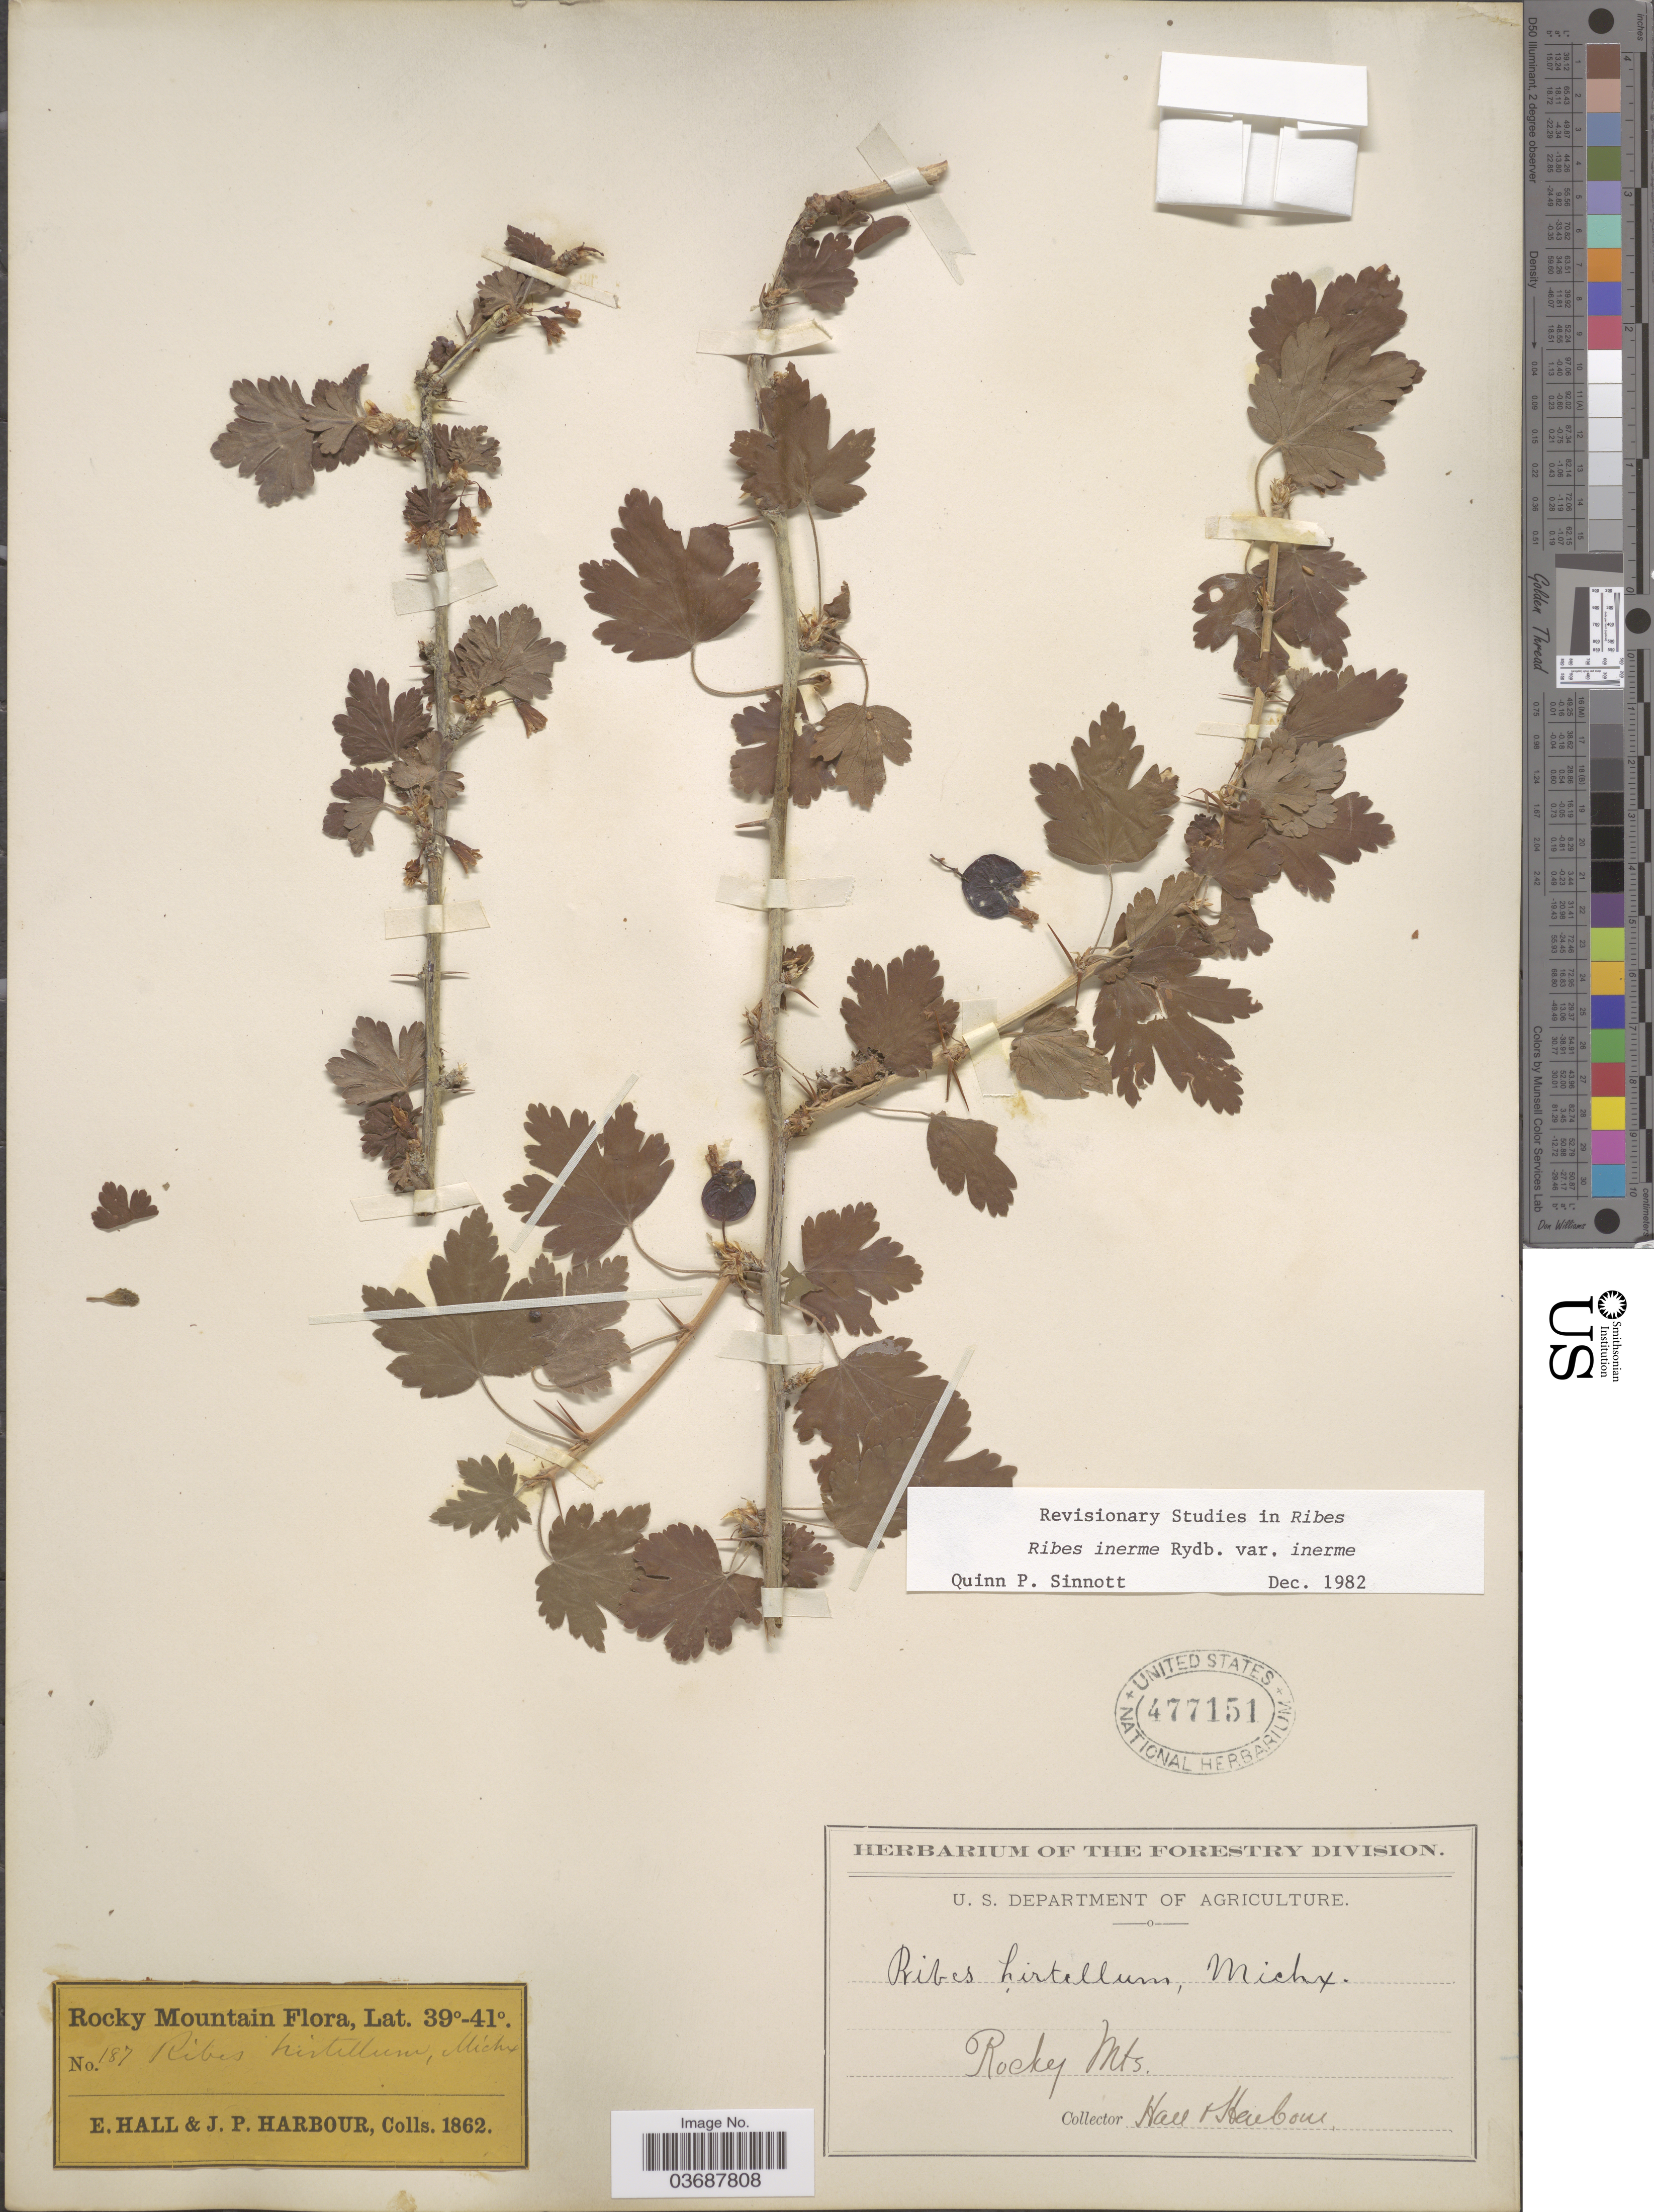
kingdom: Plantae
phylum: Tracheophyta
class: Magnoliopsida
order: Saxifragales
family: Grossulariaceae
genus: Ribes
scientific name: Ribes inerme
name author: Rydb.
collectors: E. Hall & J. Harbour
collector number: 187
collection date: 1862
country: United States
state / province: Colorado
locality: Rocky Mountains.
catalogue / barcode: US 477151